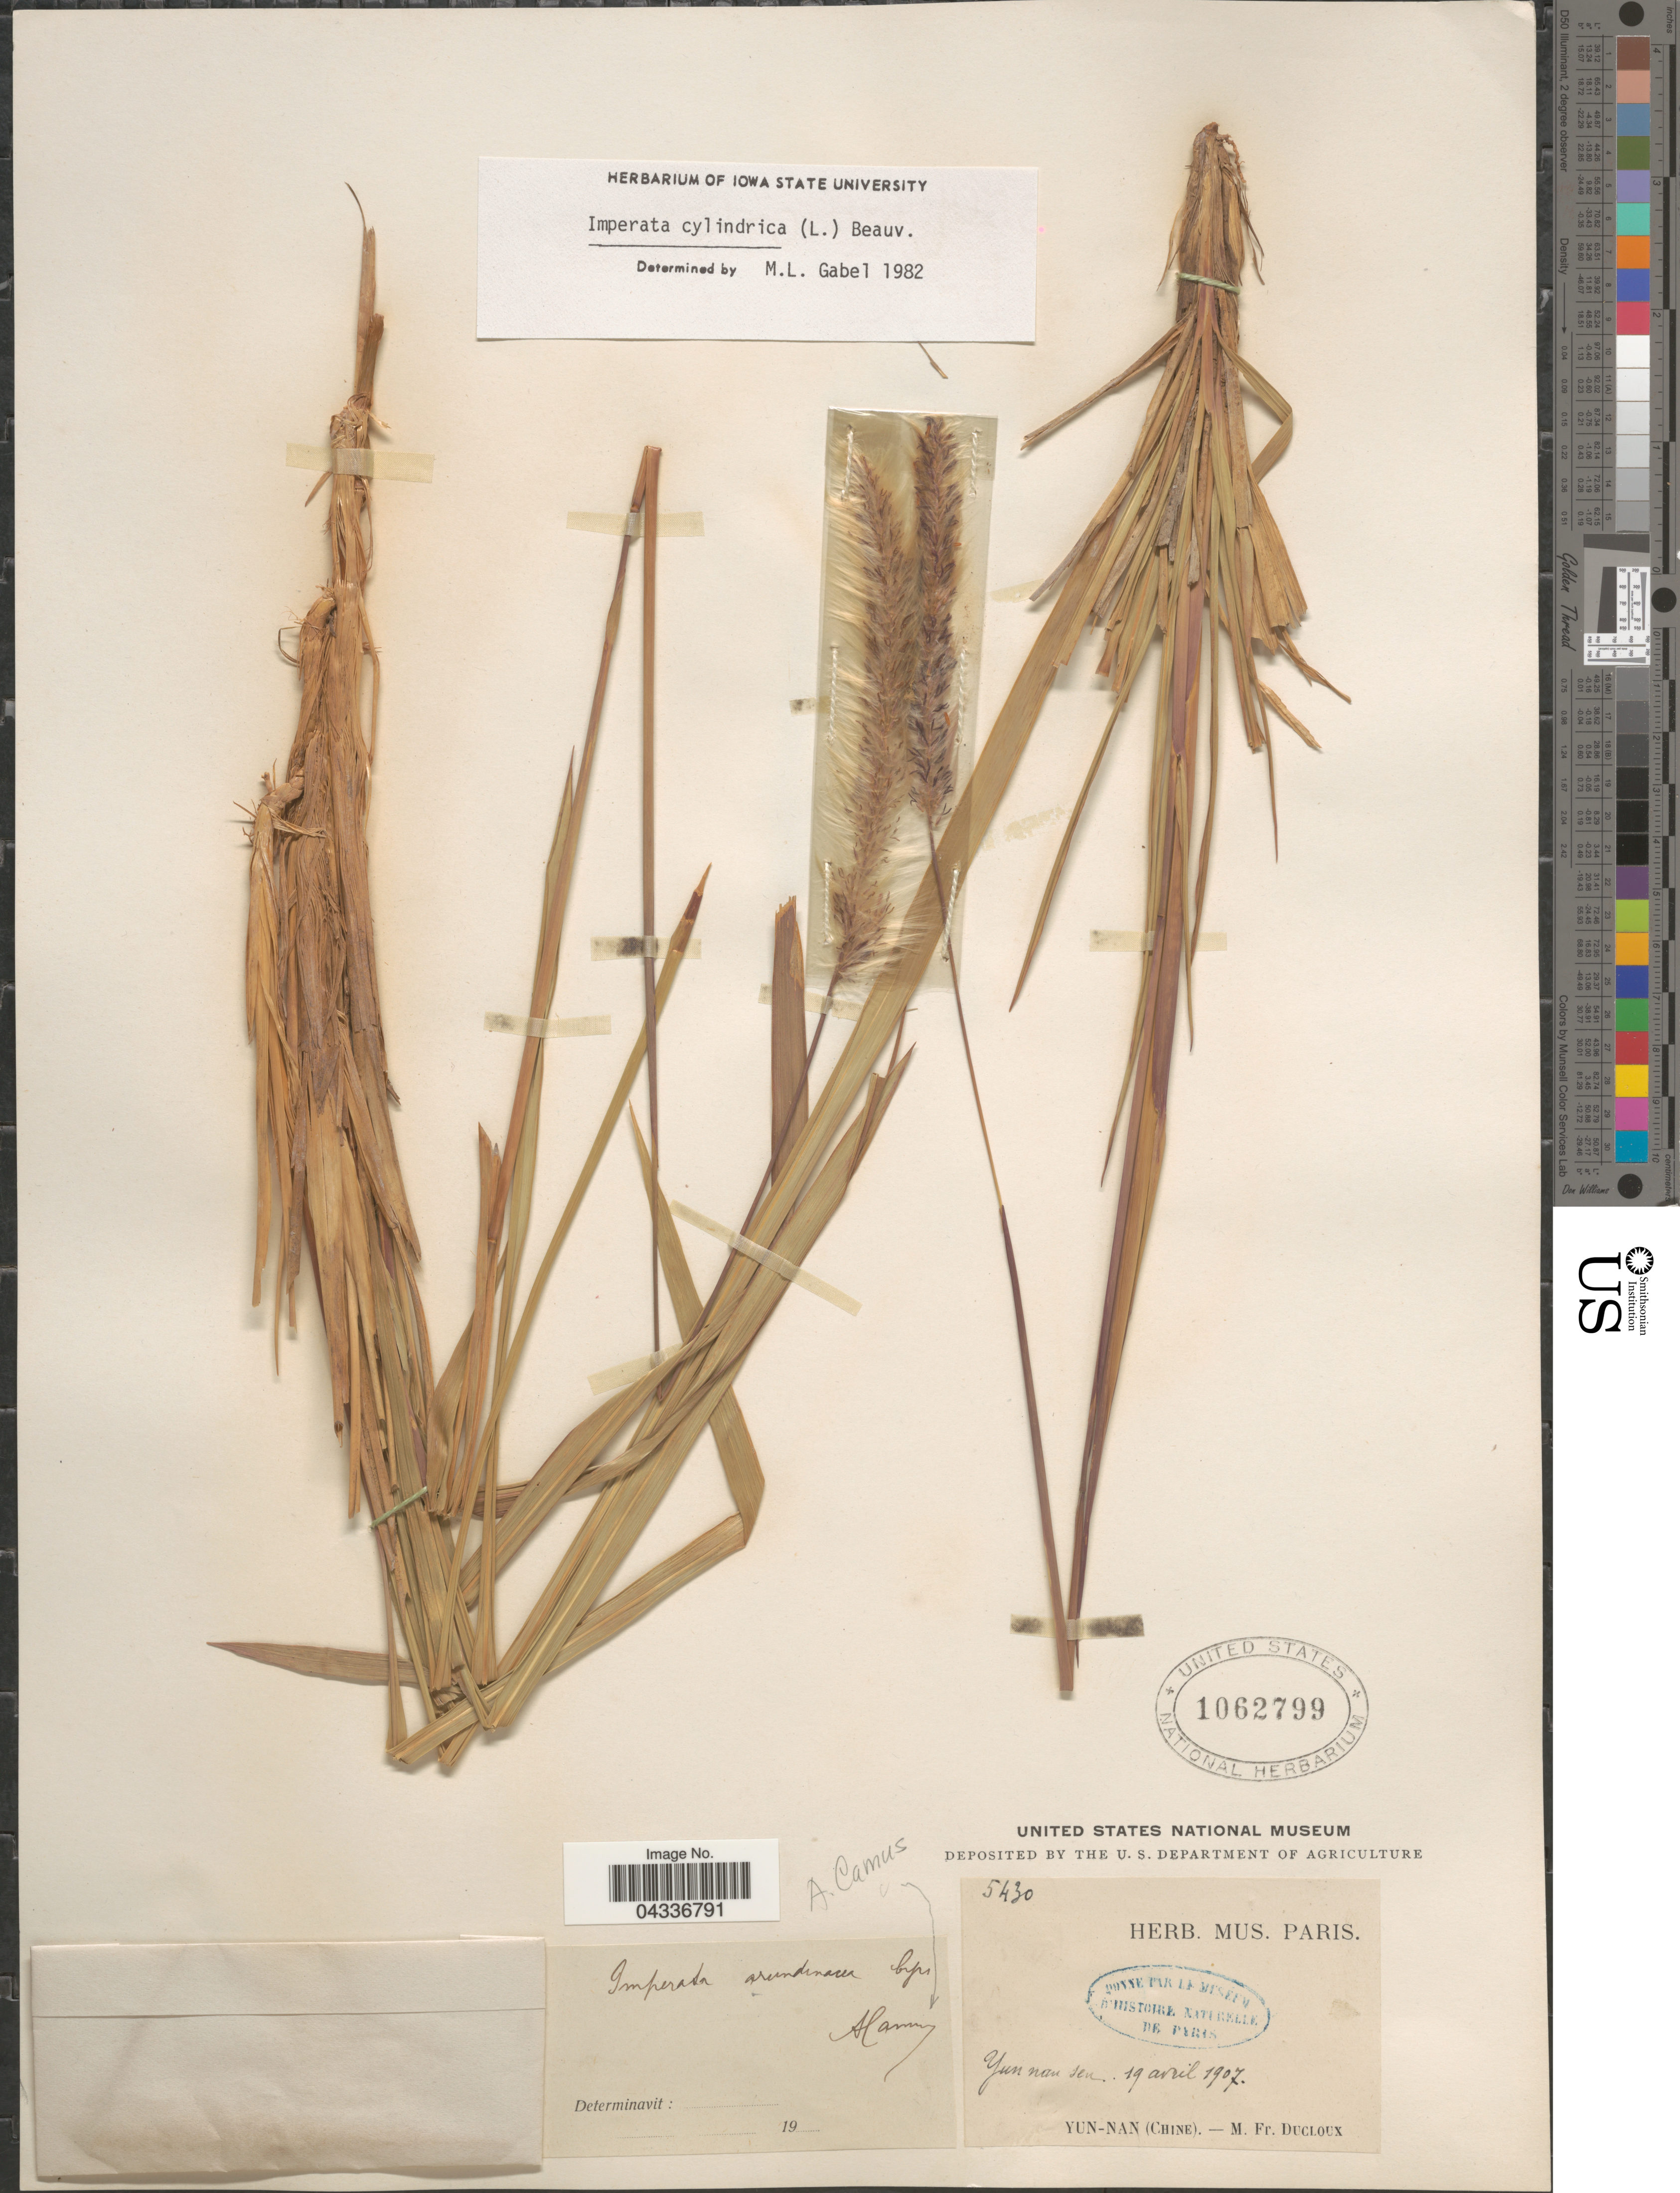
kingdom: Plantae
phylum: Tracheophyta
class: Liliopsida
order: Poales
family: Poaceae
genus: Imperata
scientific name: Imperata cylindrica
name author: (L.) P. Beauv.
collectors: M. Ducloux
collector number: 5430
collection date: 1907-04-19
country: China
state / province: Yunnan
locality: Yun nan sen.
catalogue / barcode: US 1062799